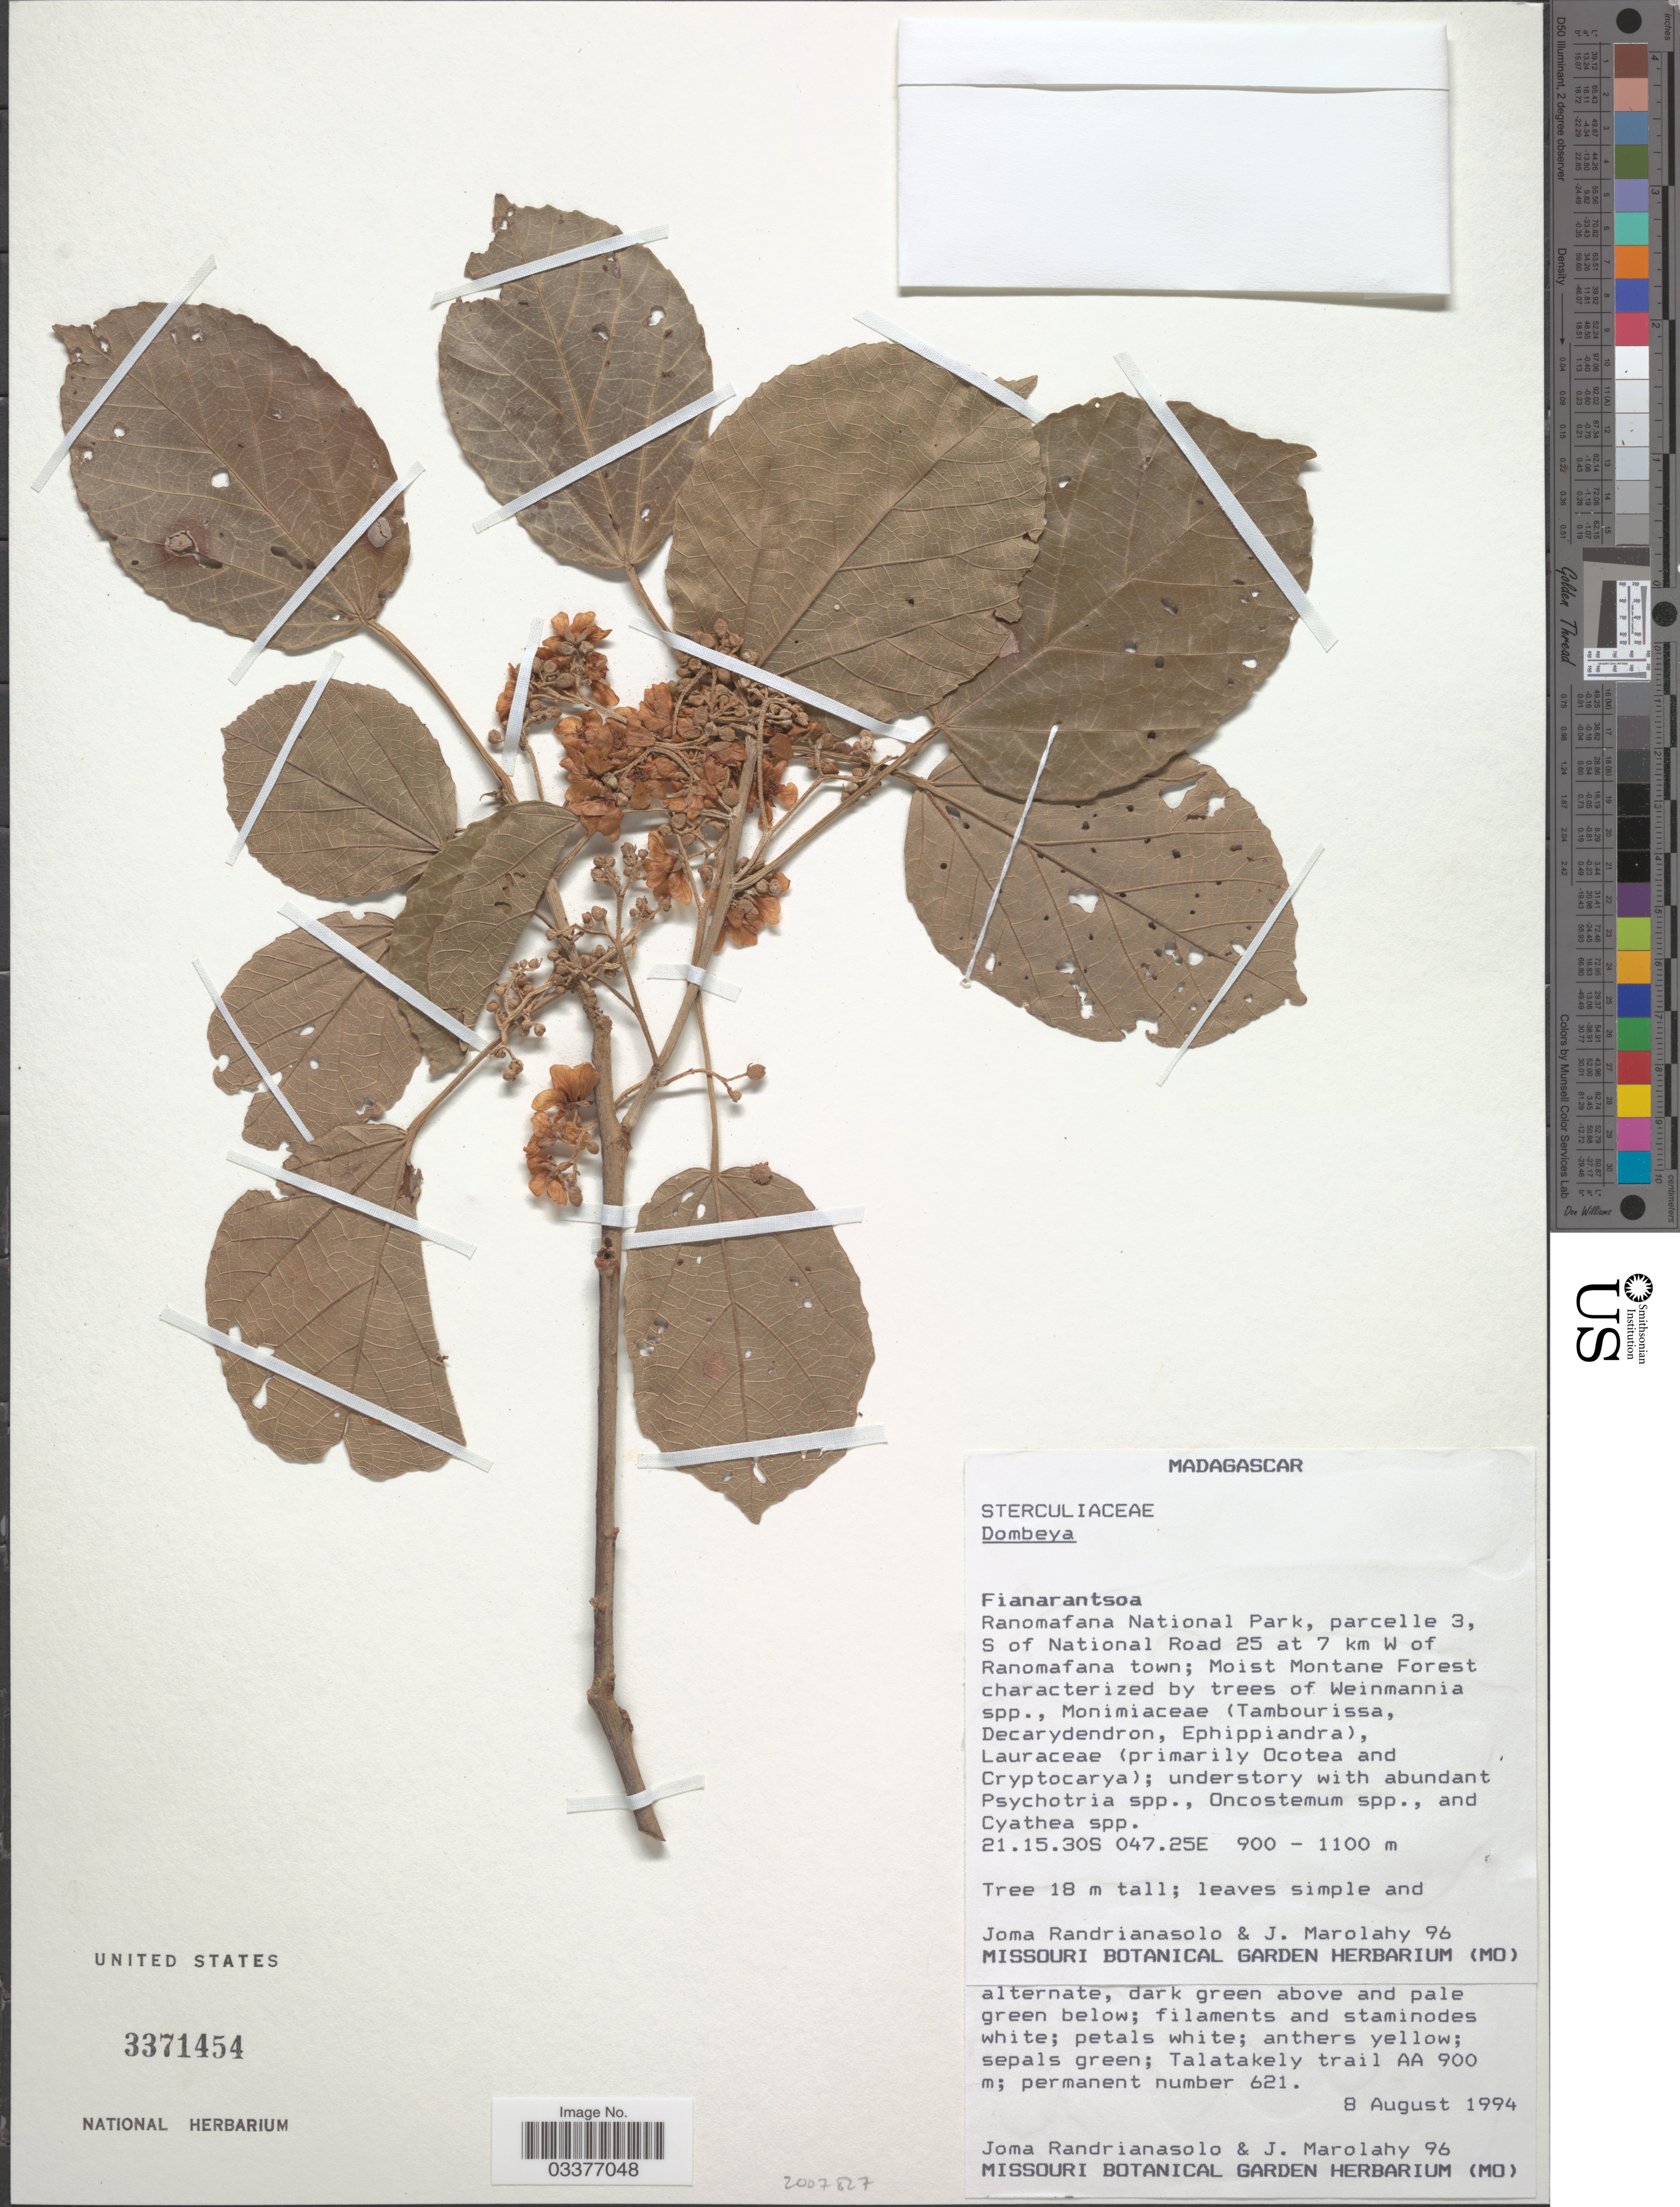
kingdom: Plantae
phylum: Tracheophyta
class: Magnoliopsida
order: Malvales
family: Malvaceae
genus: Dombeya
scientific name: Dombeya sp.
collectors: J. Randrianasolo & J. Marolahy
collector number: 96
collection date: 1994-08-08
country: Madagascar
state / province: Vatovavy Fitovinany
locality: Ranomafana National Park, parcelle 3, S of National Road 25 at 7 km W of Ranomafana town.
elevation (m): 900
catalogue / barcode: US 3371454